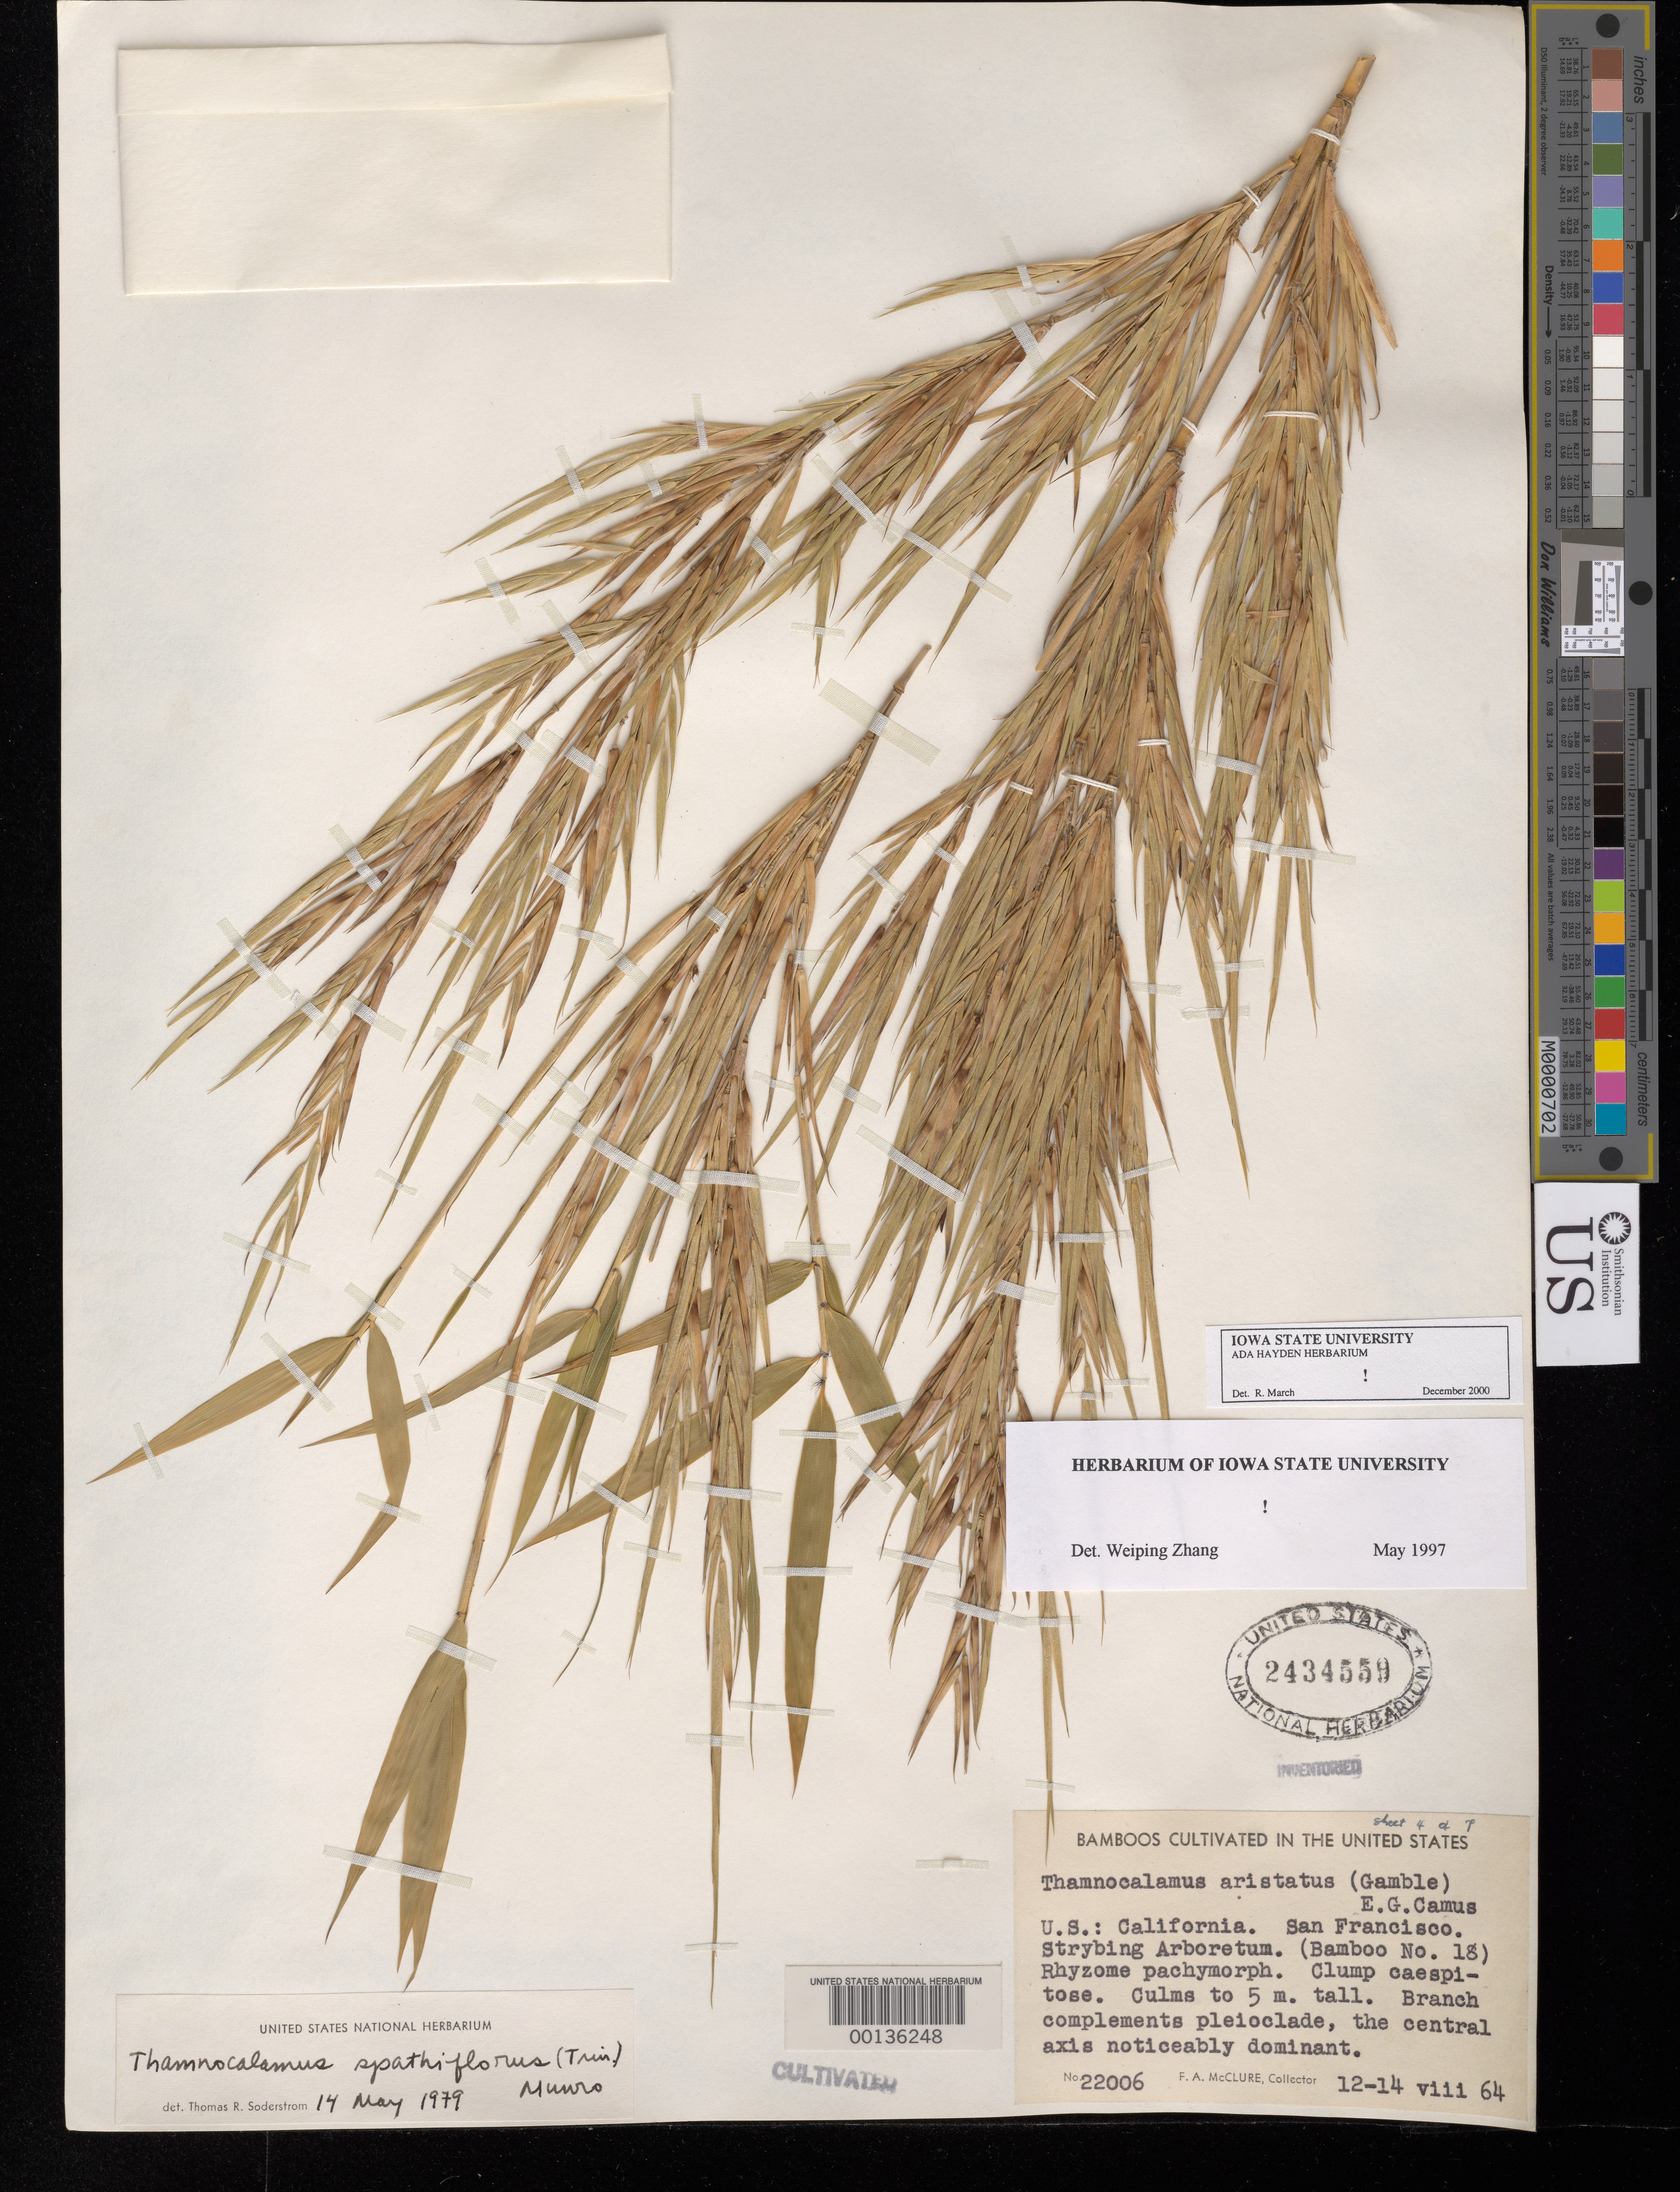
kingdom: Plantae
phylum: Tracheophyta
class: Liliopsida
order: Poales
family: Poaceae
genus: Thamnocalamus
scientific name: Thamnocalamus spathiflorus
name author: (Trin.) Munro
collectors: F. A. McClure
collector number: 22006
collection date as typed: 12 Aug 1964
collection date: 1964-08-12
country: United States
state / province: California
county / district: San Francisco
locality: San francisco, strybing arboretum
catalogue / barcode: US 2434559